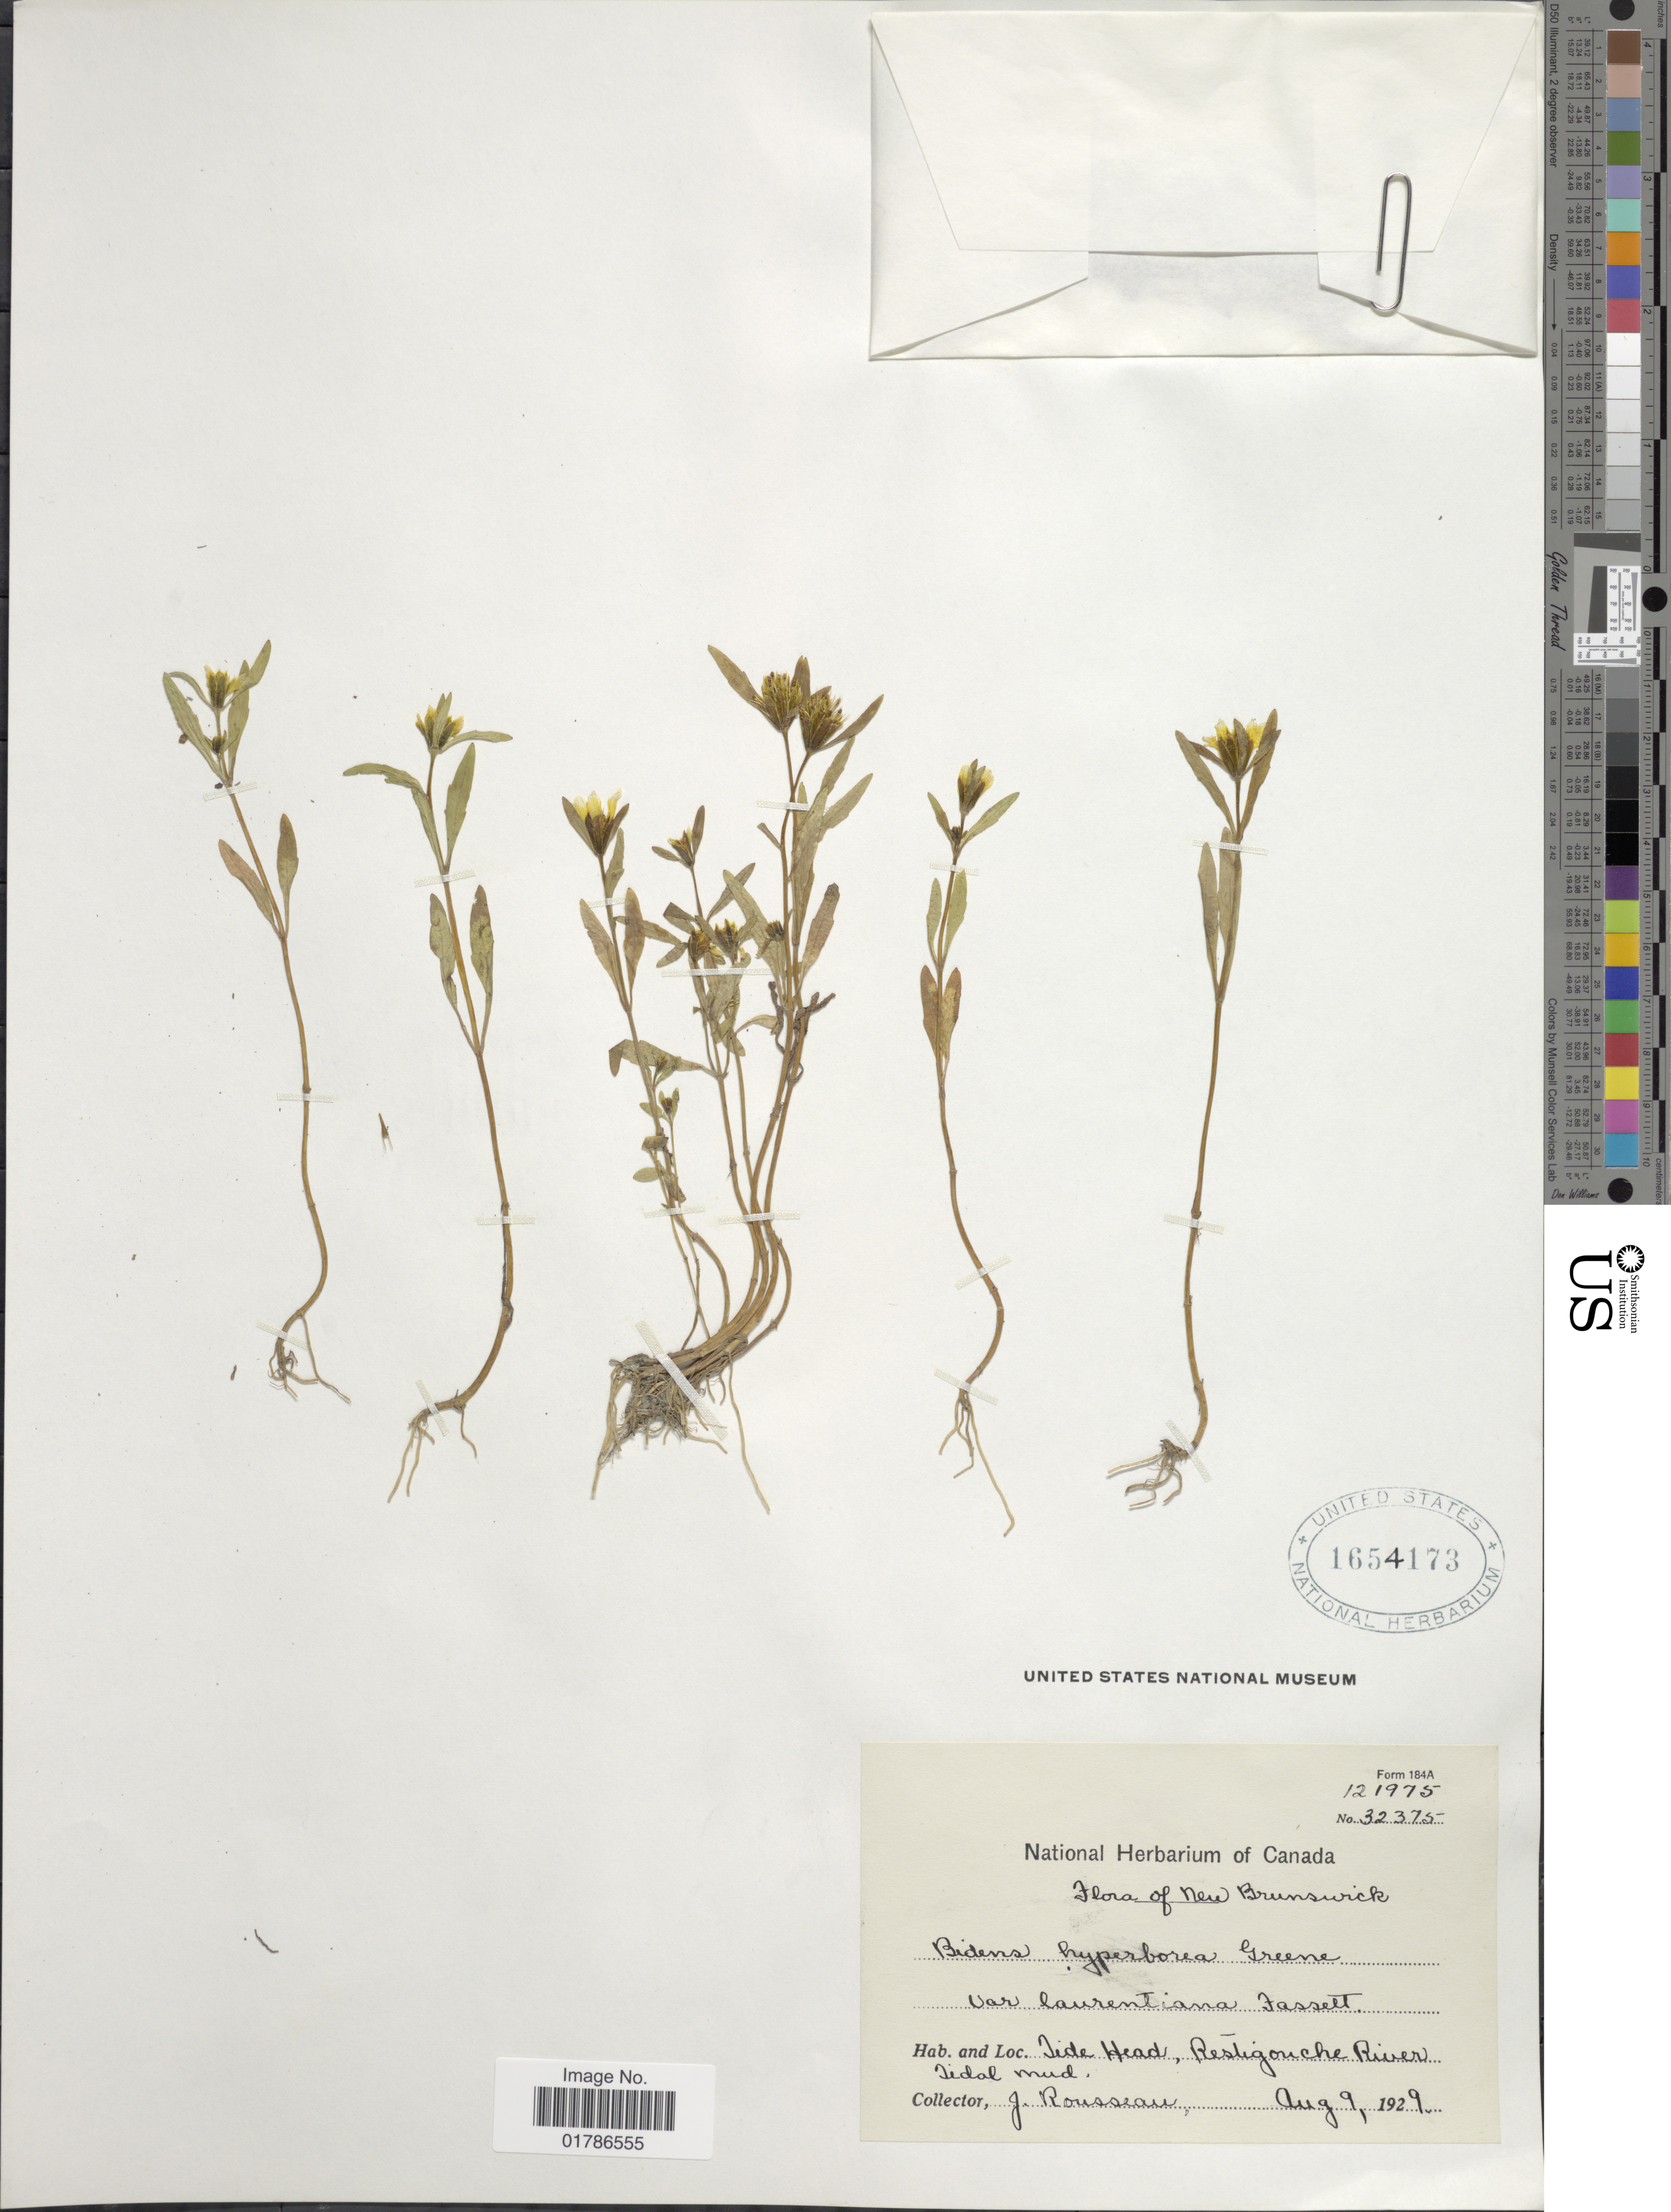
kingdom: Plantae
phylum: Tracheophyta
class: Magnoliopsida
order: Asterales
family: Asteraceae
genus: Bidens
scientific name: Bidens hyperborea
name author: Greene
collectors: J. Rousseau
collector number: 32375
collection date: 1929-08-09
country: Canada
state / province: New Brunswick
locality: Side Head, Restigouche River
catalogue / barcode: US 1654173